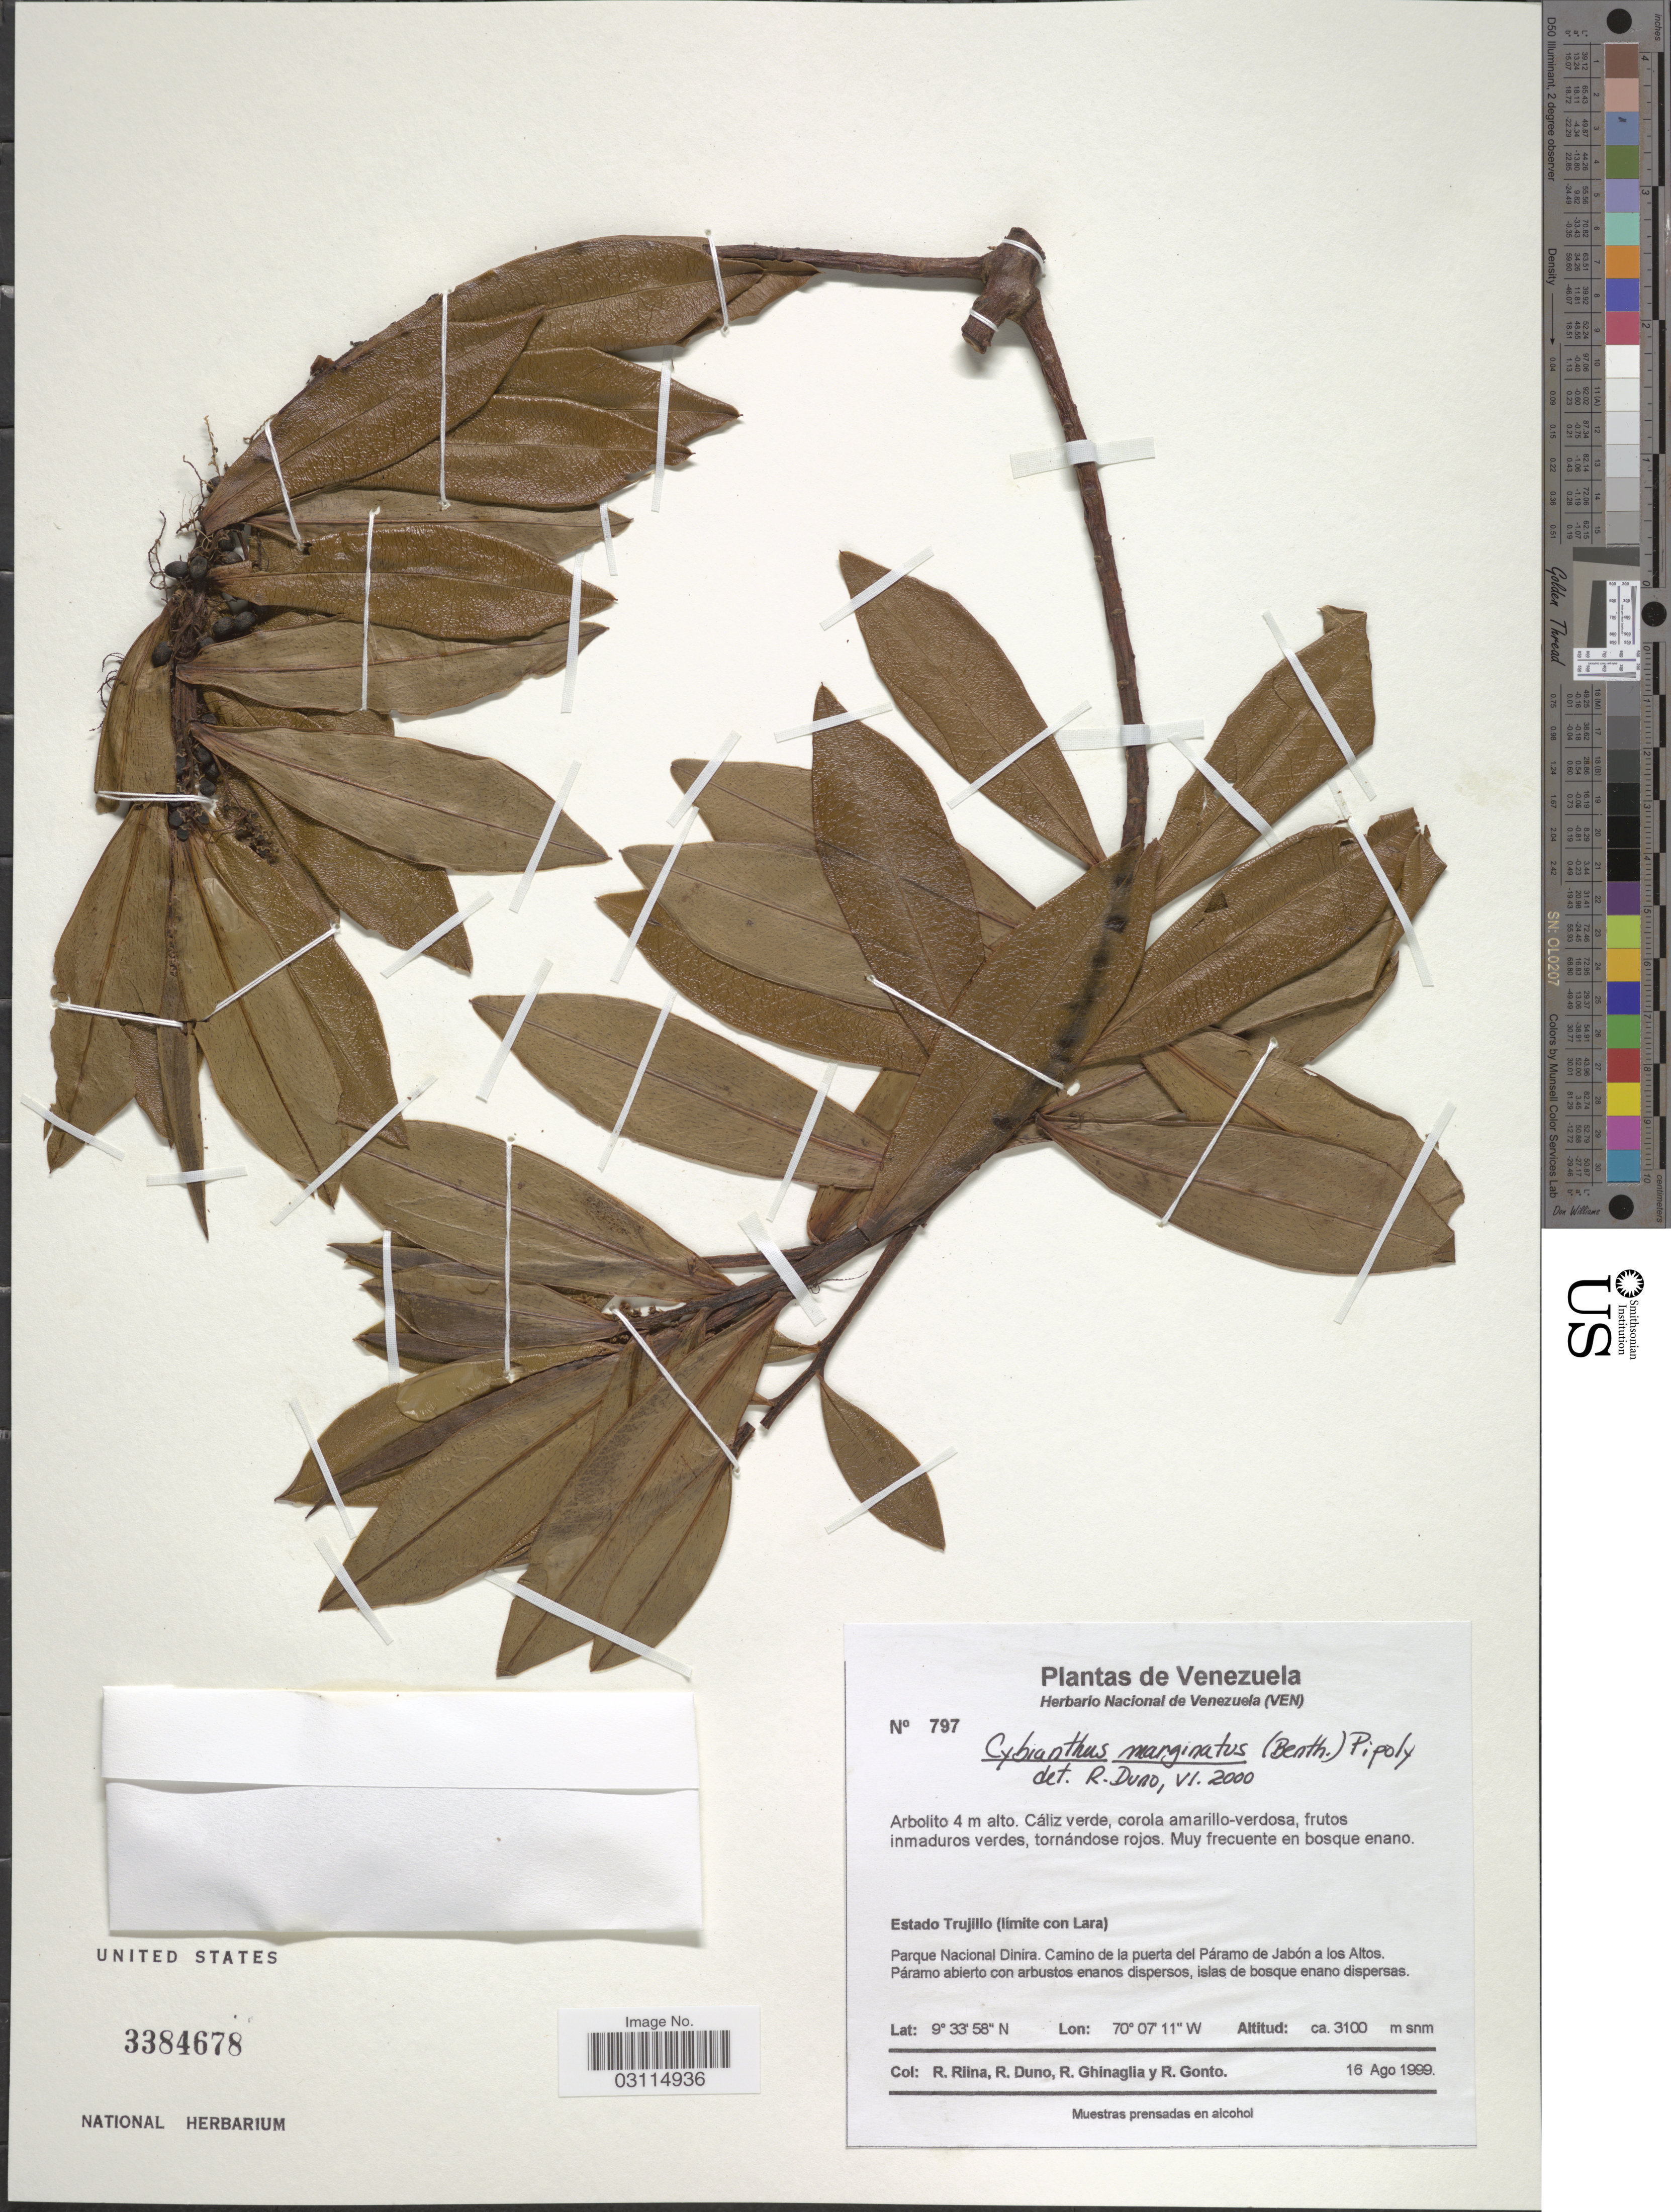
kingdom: Plantae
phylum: Tracheophyta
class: Magnoliopsida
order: Ericales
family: Primulaceae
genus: Cybianthus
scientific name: Cybianthus marginatus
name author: (Benth.) Pipoly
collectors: R. Riina, R. Duno, R. Ghinaglia & R. Gonto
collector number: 797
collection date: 1999-08-16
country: Venezuela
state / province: Trujillo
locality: Estado Trujillo (límite con Lara). Parque Nacional Dinira. Camino de la puerta del Páramo de Jabón a los Altos.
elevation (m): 3100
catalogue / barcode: US 3384678